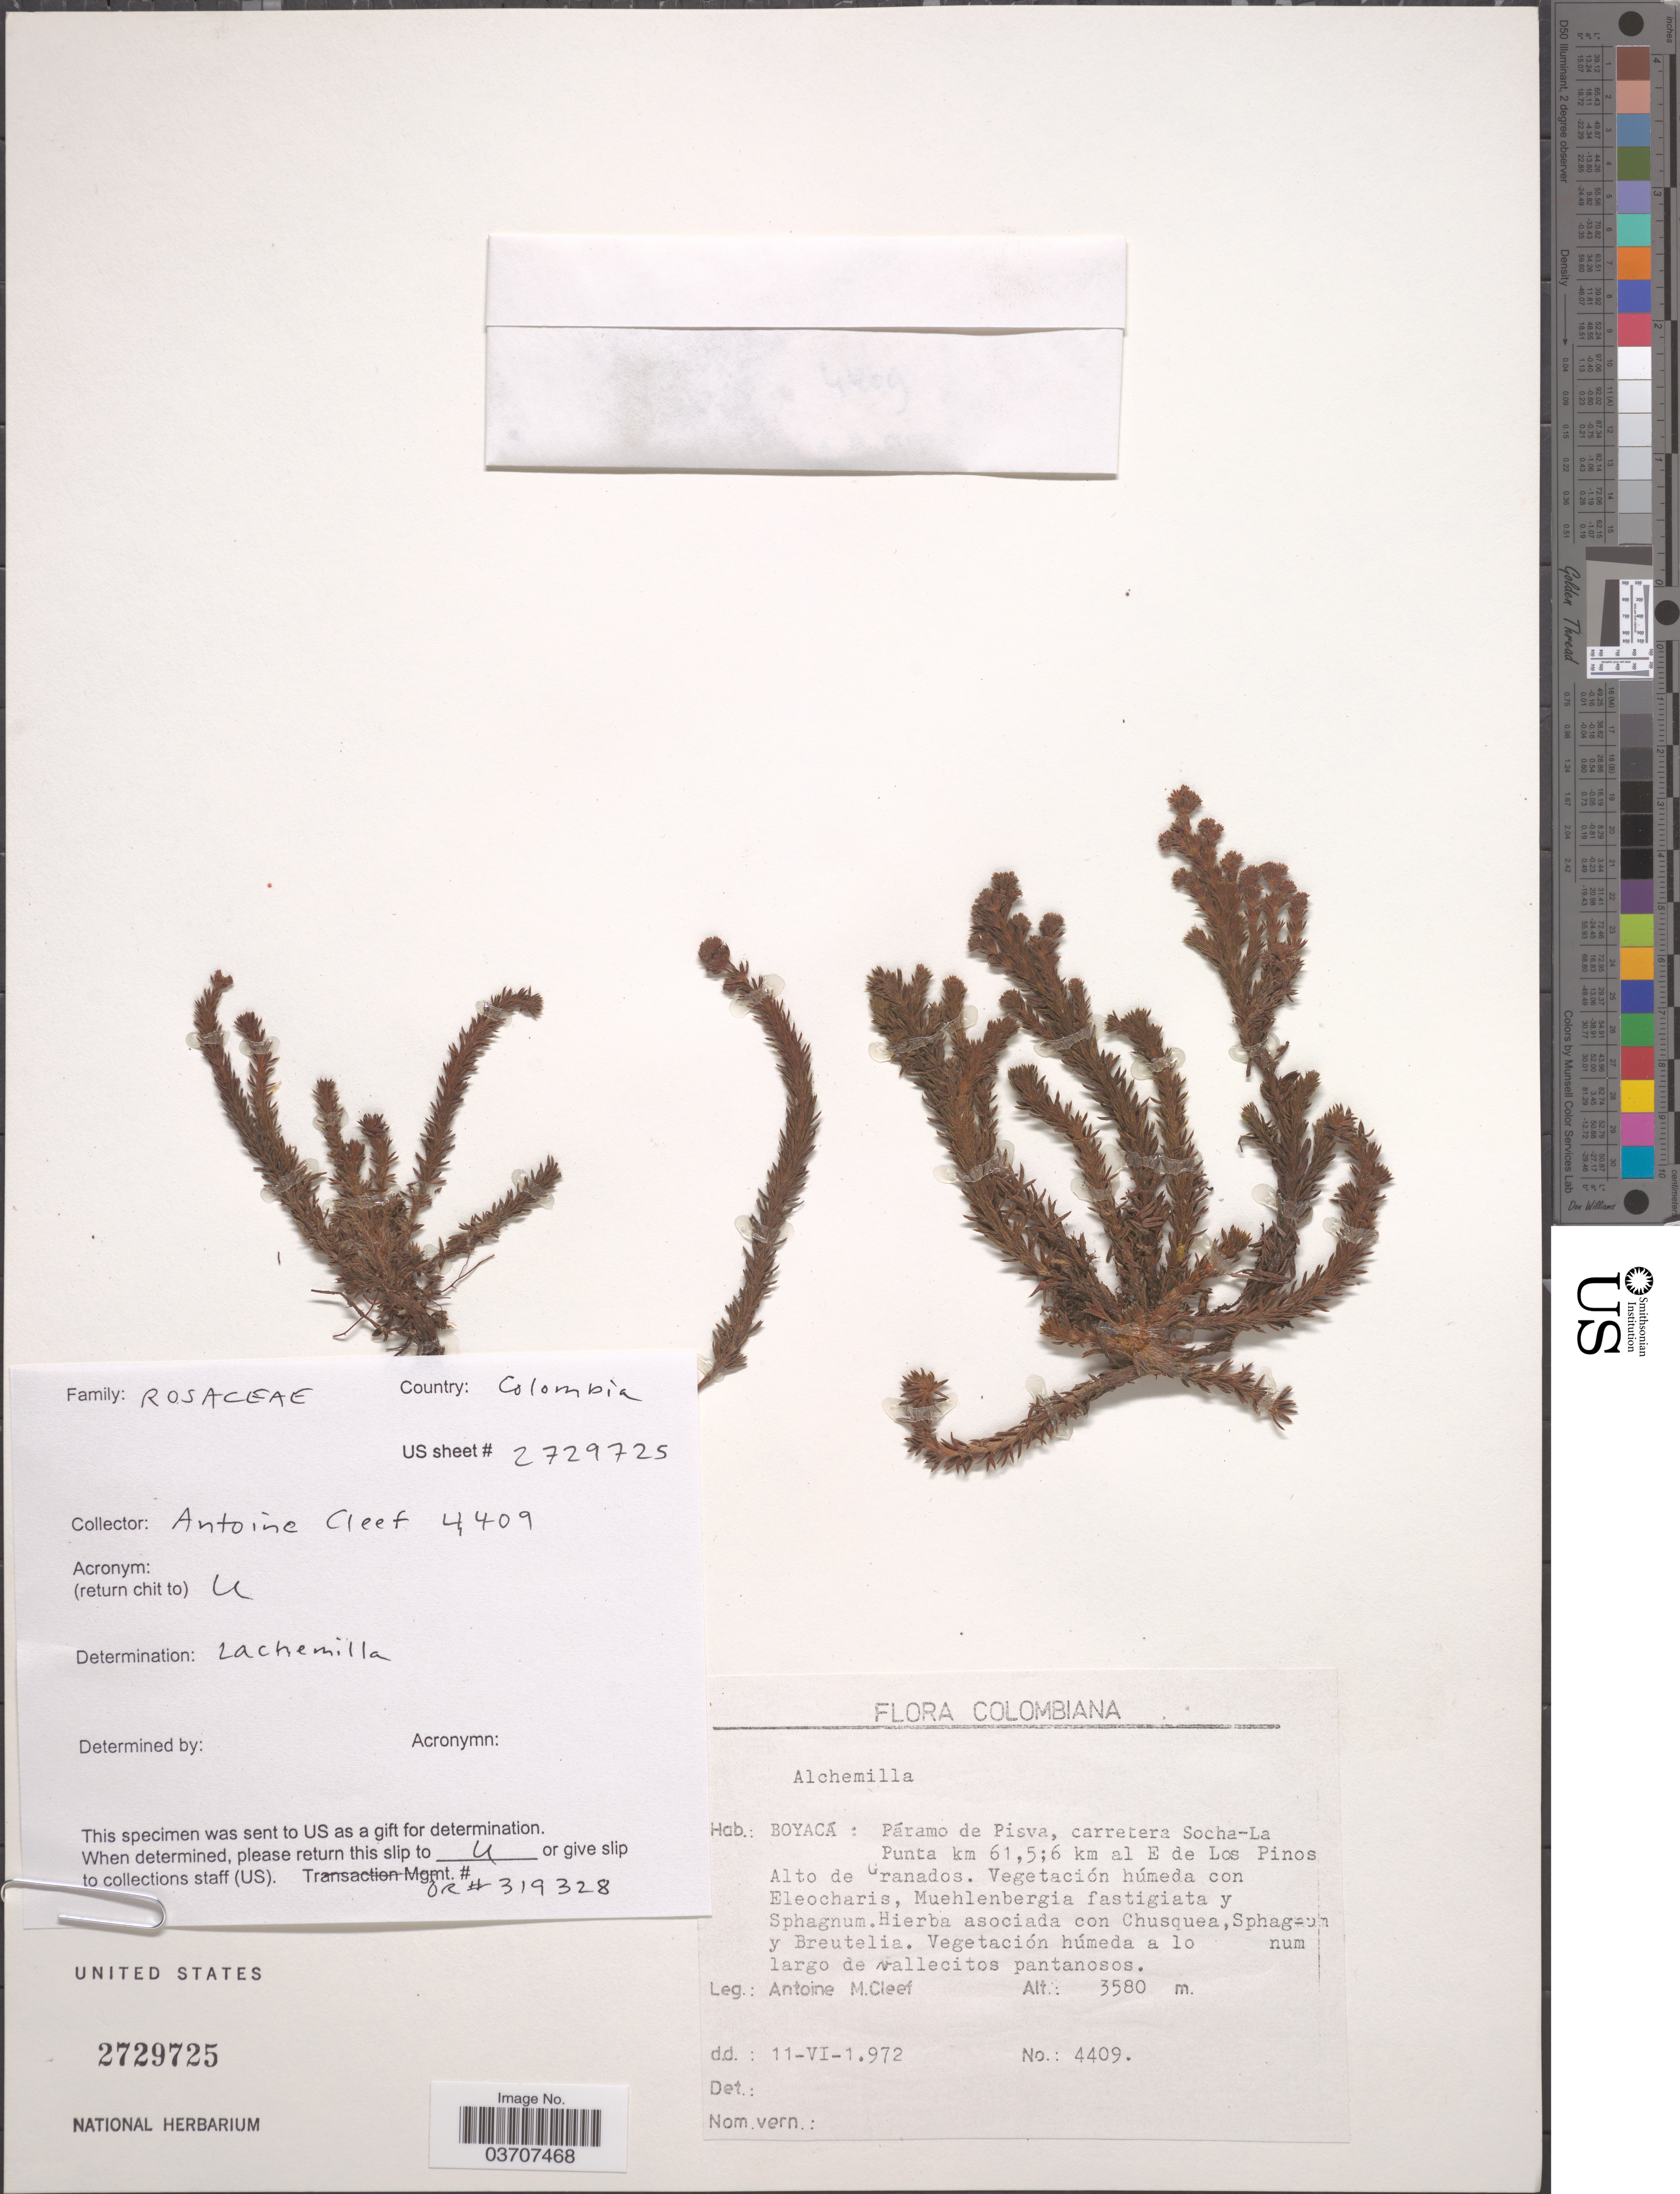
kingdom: Plantae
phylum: Tracheophyta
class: Magnoliopsida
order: Rosales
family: Rosaceae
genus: Alchemilla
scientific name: Alchemilla hispidula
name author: L.M. Perry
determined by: Dorr, L. J., (BOT), Smithsonian Institution - National Museum of Natural History (UNITED STATES)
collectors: A. M. Cleef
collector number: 4409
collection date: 1972-06-11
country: Colombia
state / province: Boyacá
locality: Páramo de Pisva, carretera Socha-La Punta km 61,5;6 km al E de Los Pinos. Alto de Granados.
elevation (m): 3580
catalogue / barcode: US 2729725